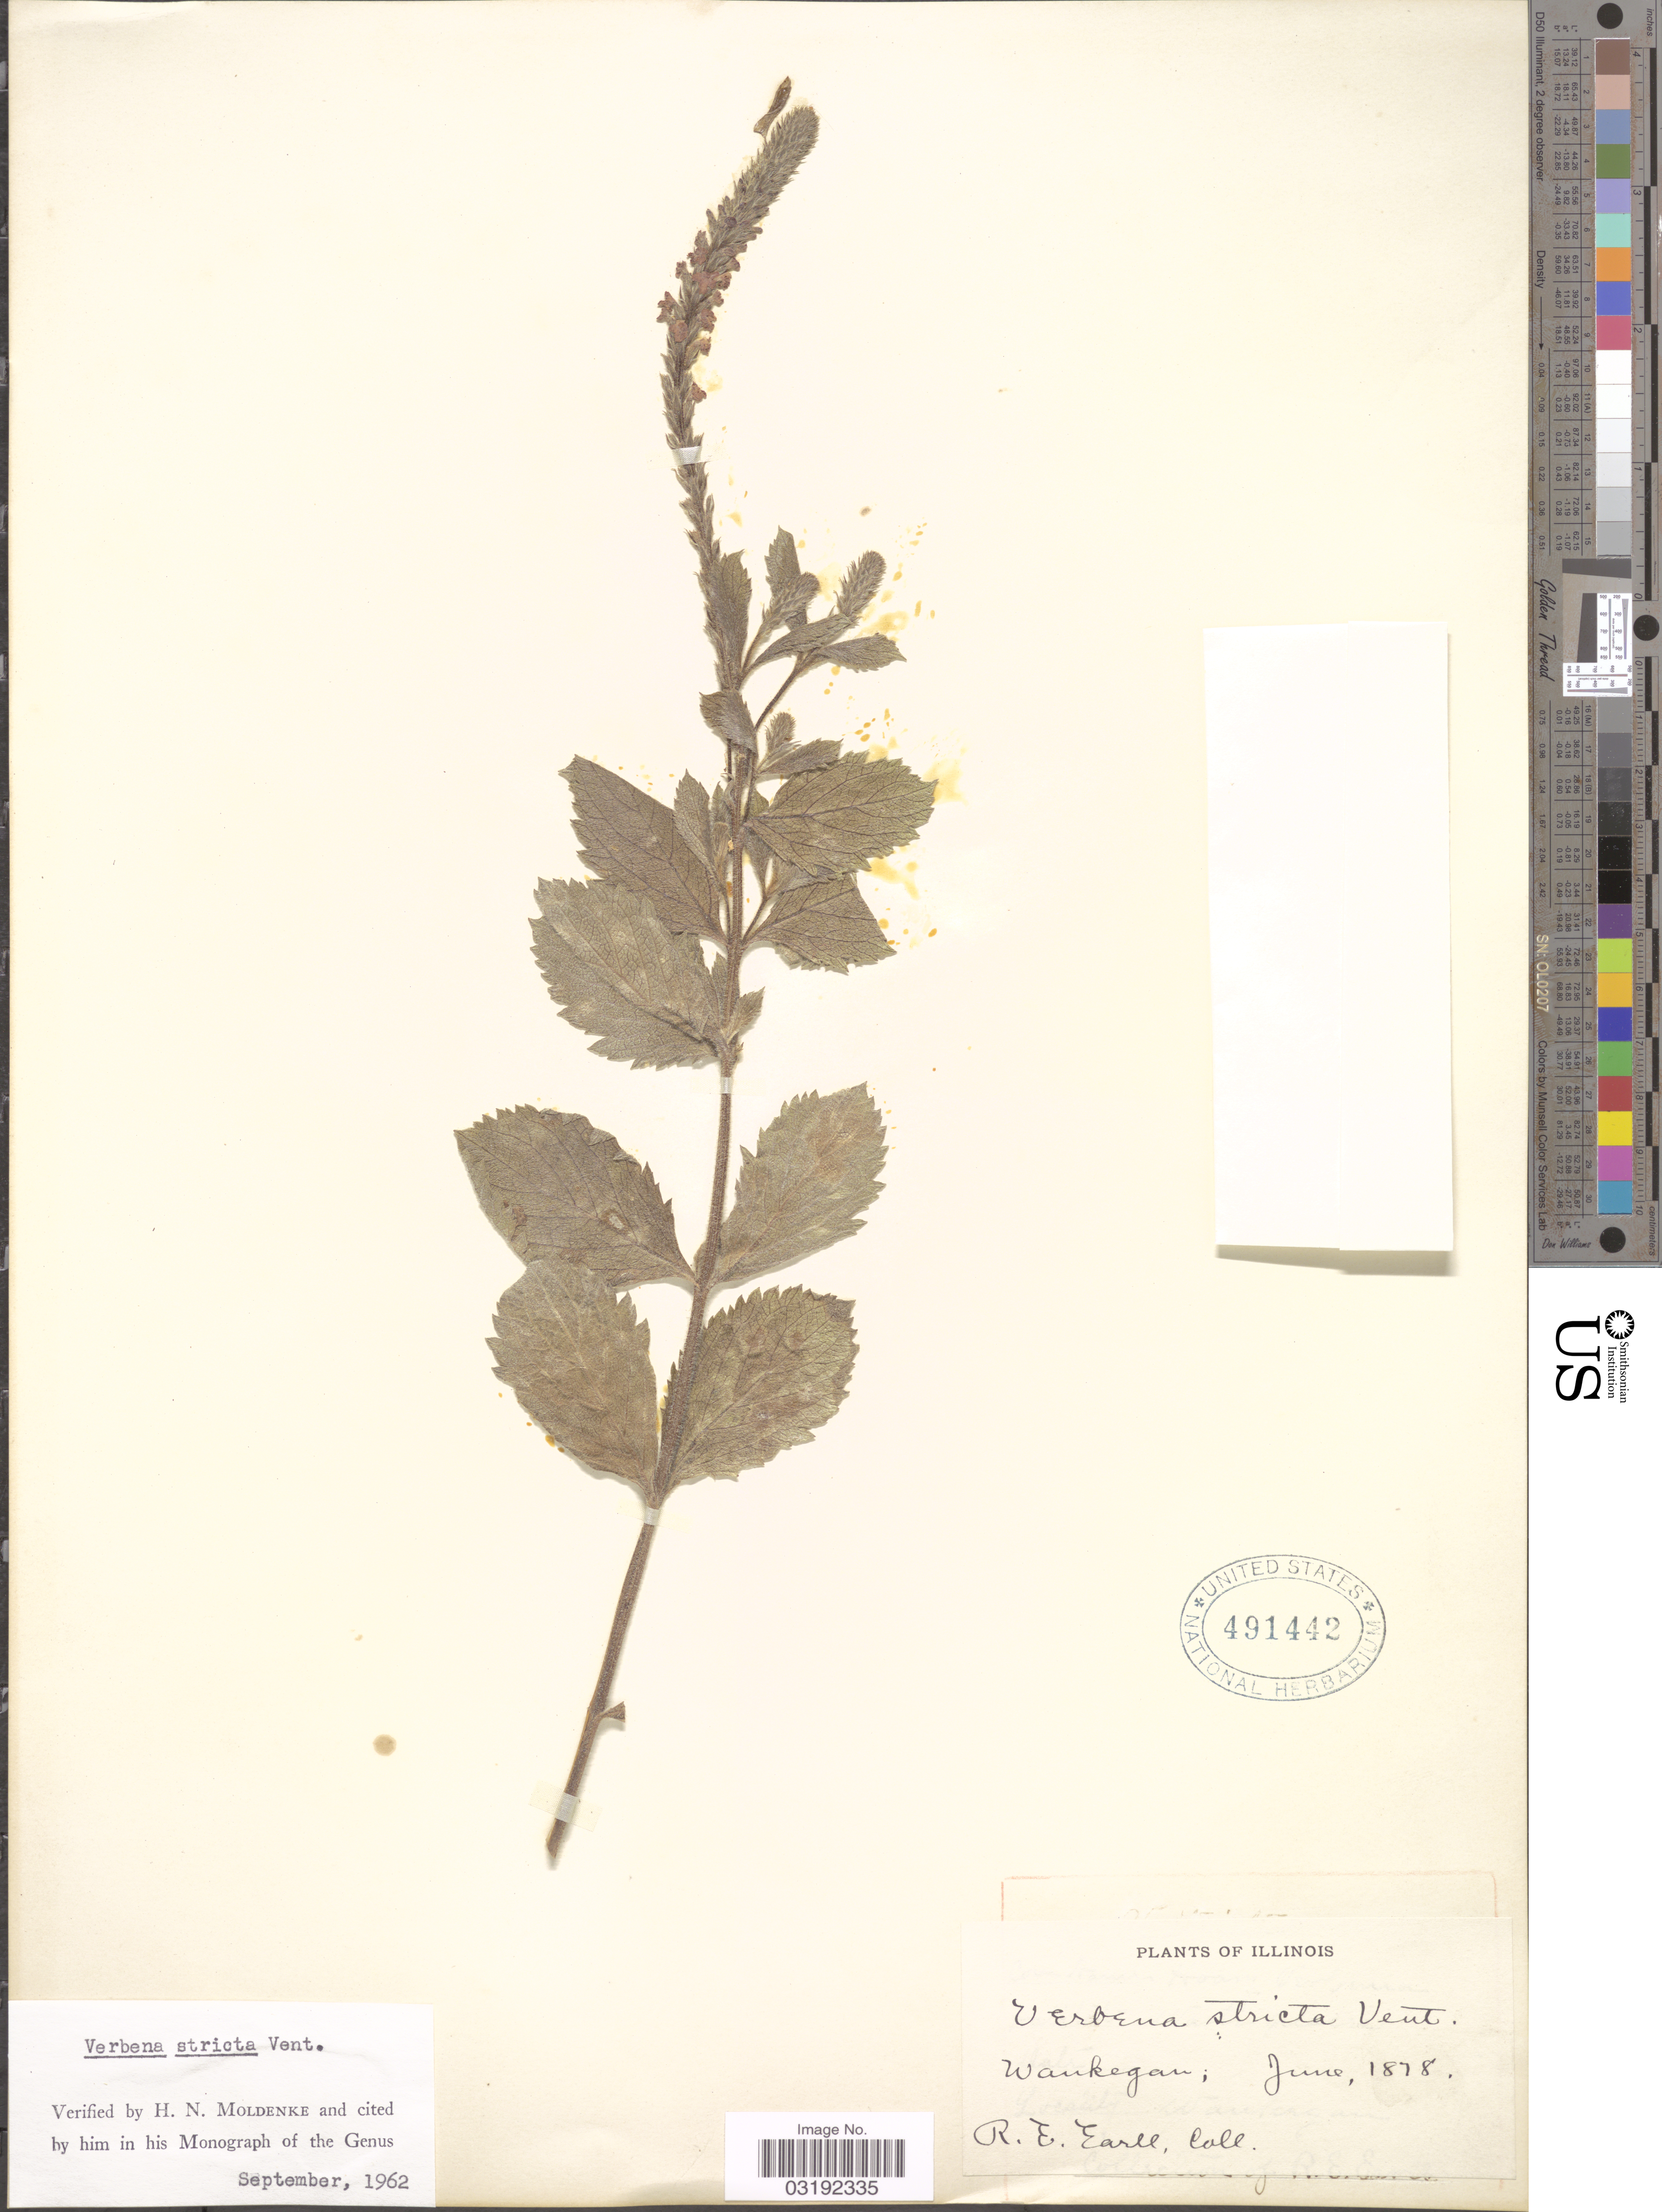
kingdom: Plantae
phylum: Tracheophyta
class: Magnoliopsida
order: Lamiales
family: Verbenaceae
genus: Verbena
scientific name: Verbena stricta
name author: Vent.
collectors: R. Earll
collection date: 1878-08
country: United States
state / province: Illinois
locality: Waukegan.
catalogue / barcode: US 491442